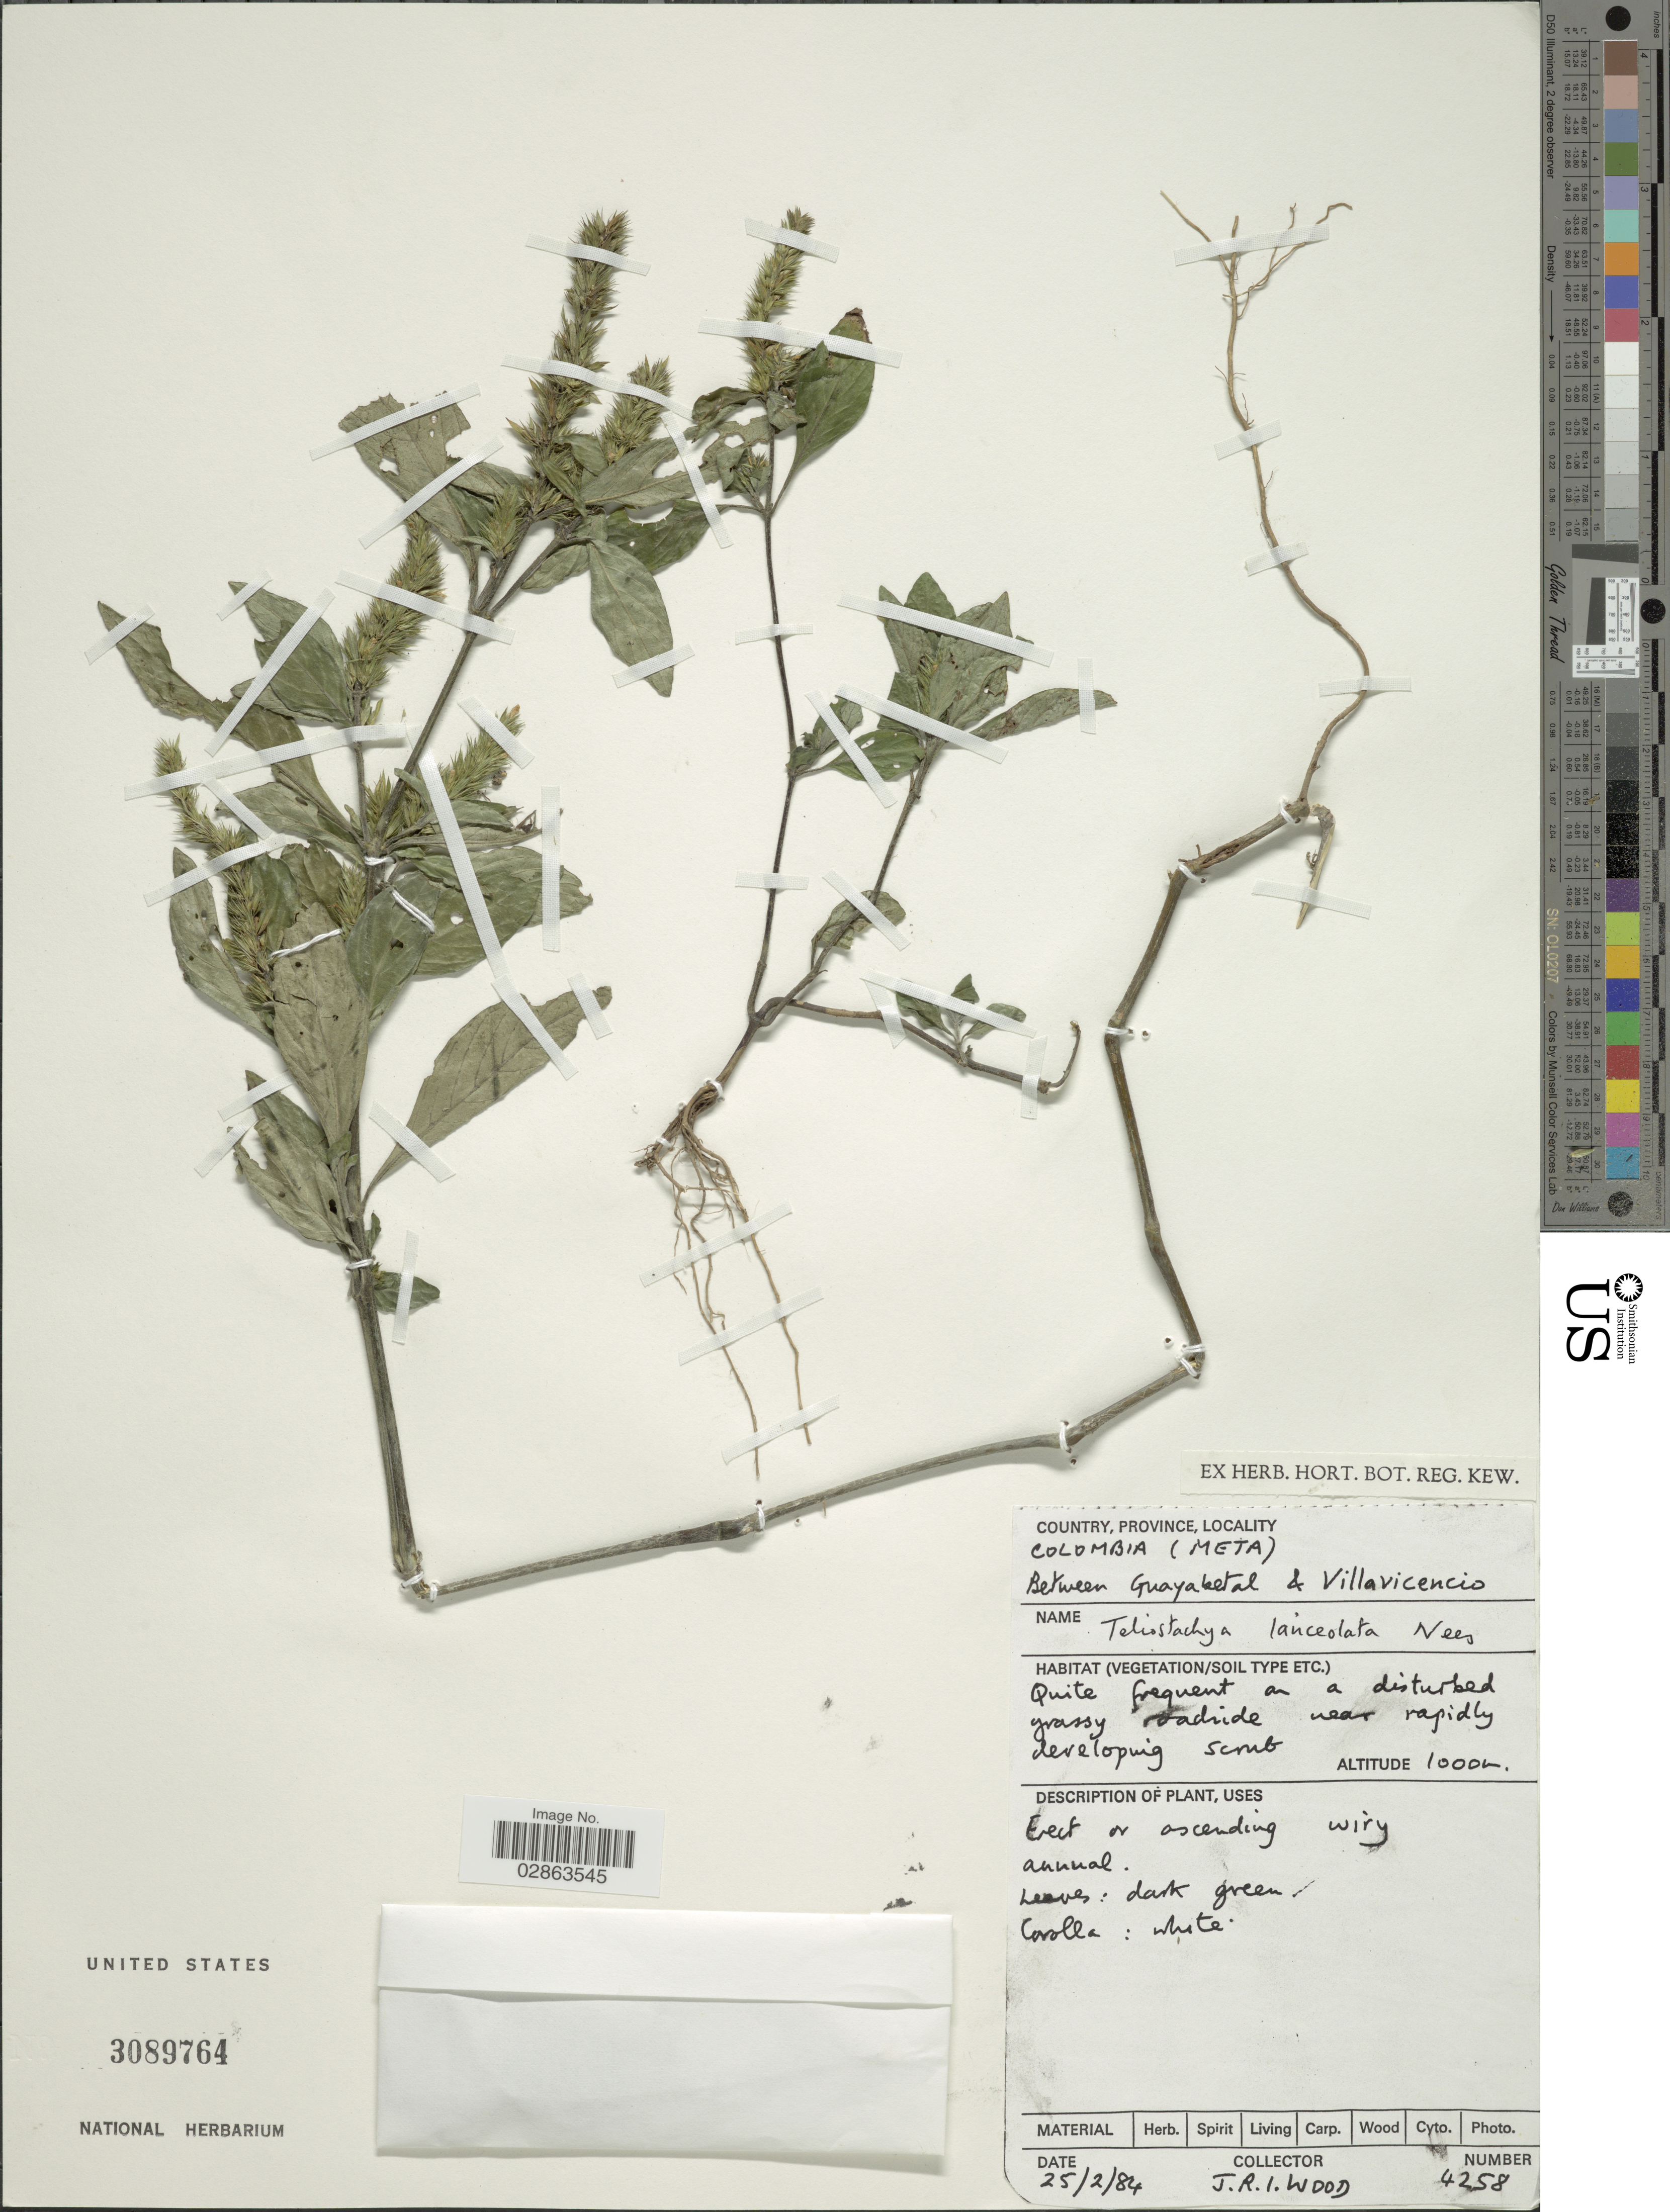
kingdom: Plantae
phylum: Tracheophyta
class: Magnoliopsida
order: Lamiales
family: Acanthaceae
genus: Teliostachya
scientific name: Teliostachya lanceolata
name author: Nees in Mart.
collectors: J. R. I. Wood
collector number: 4258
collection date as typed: Transcribed d/m/y: 25/2/84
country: Colombia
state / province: Meta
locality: Between Guayabetal & Villavicencio.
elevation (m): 1000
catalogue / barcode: US 3089764